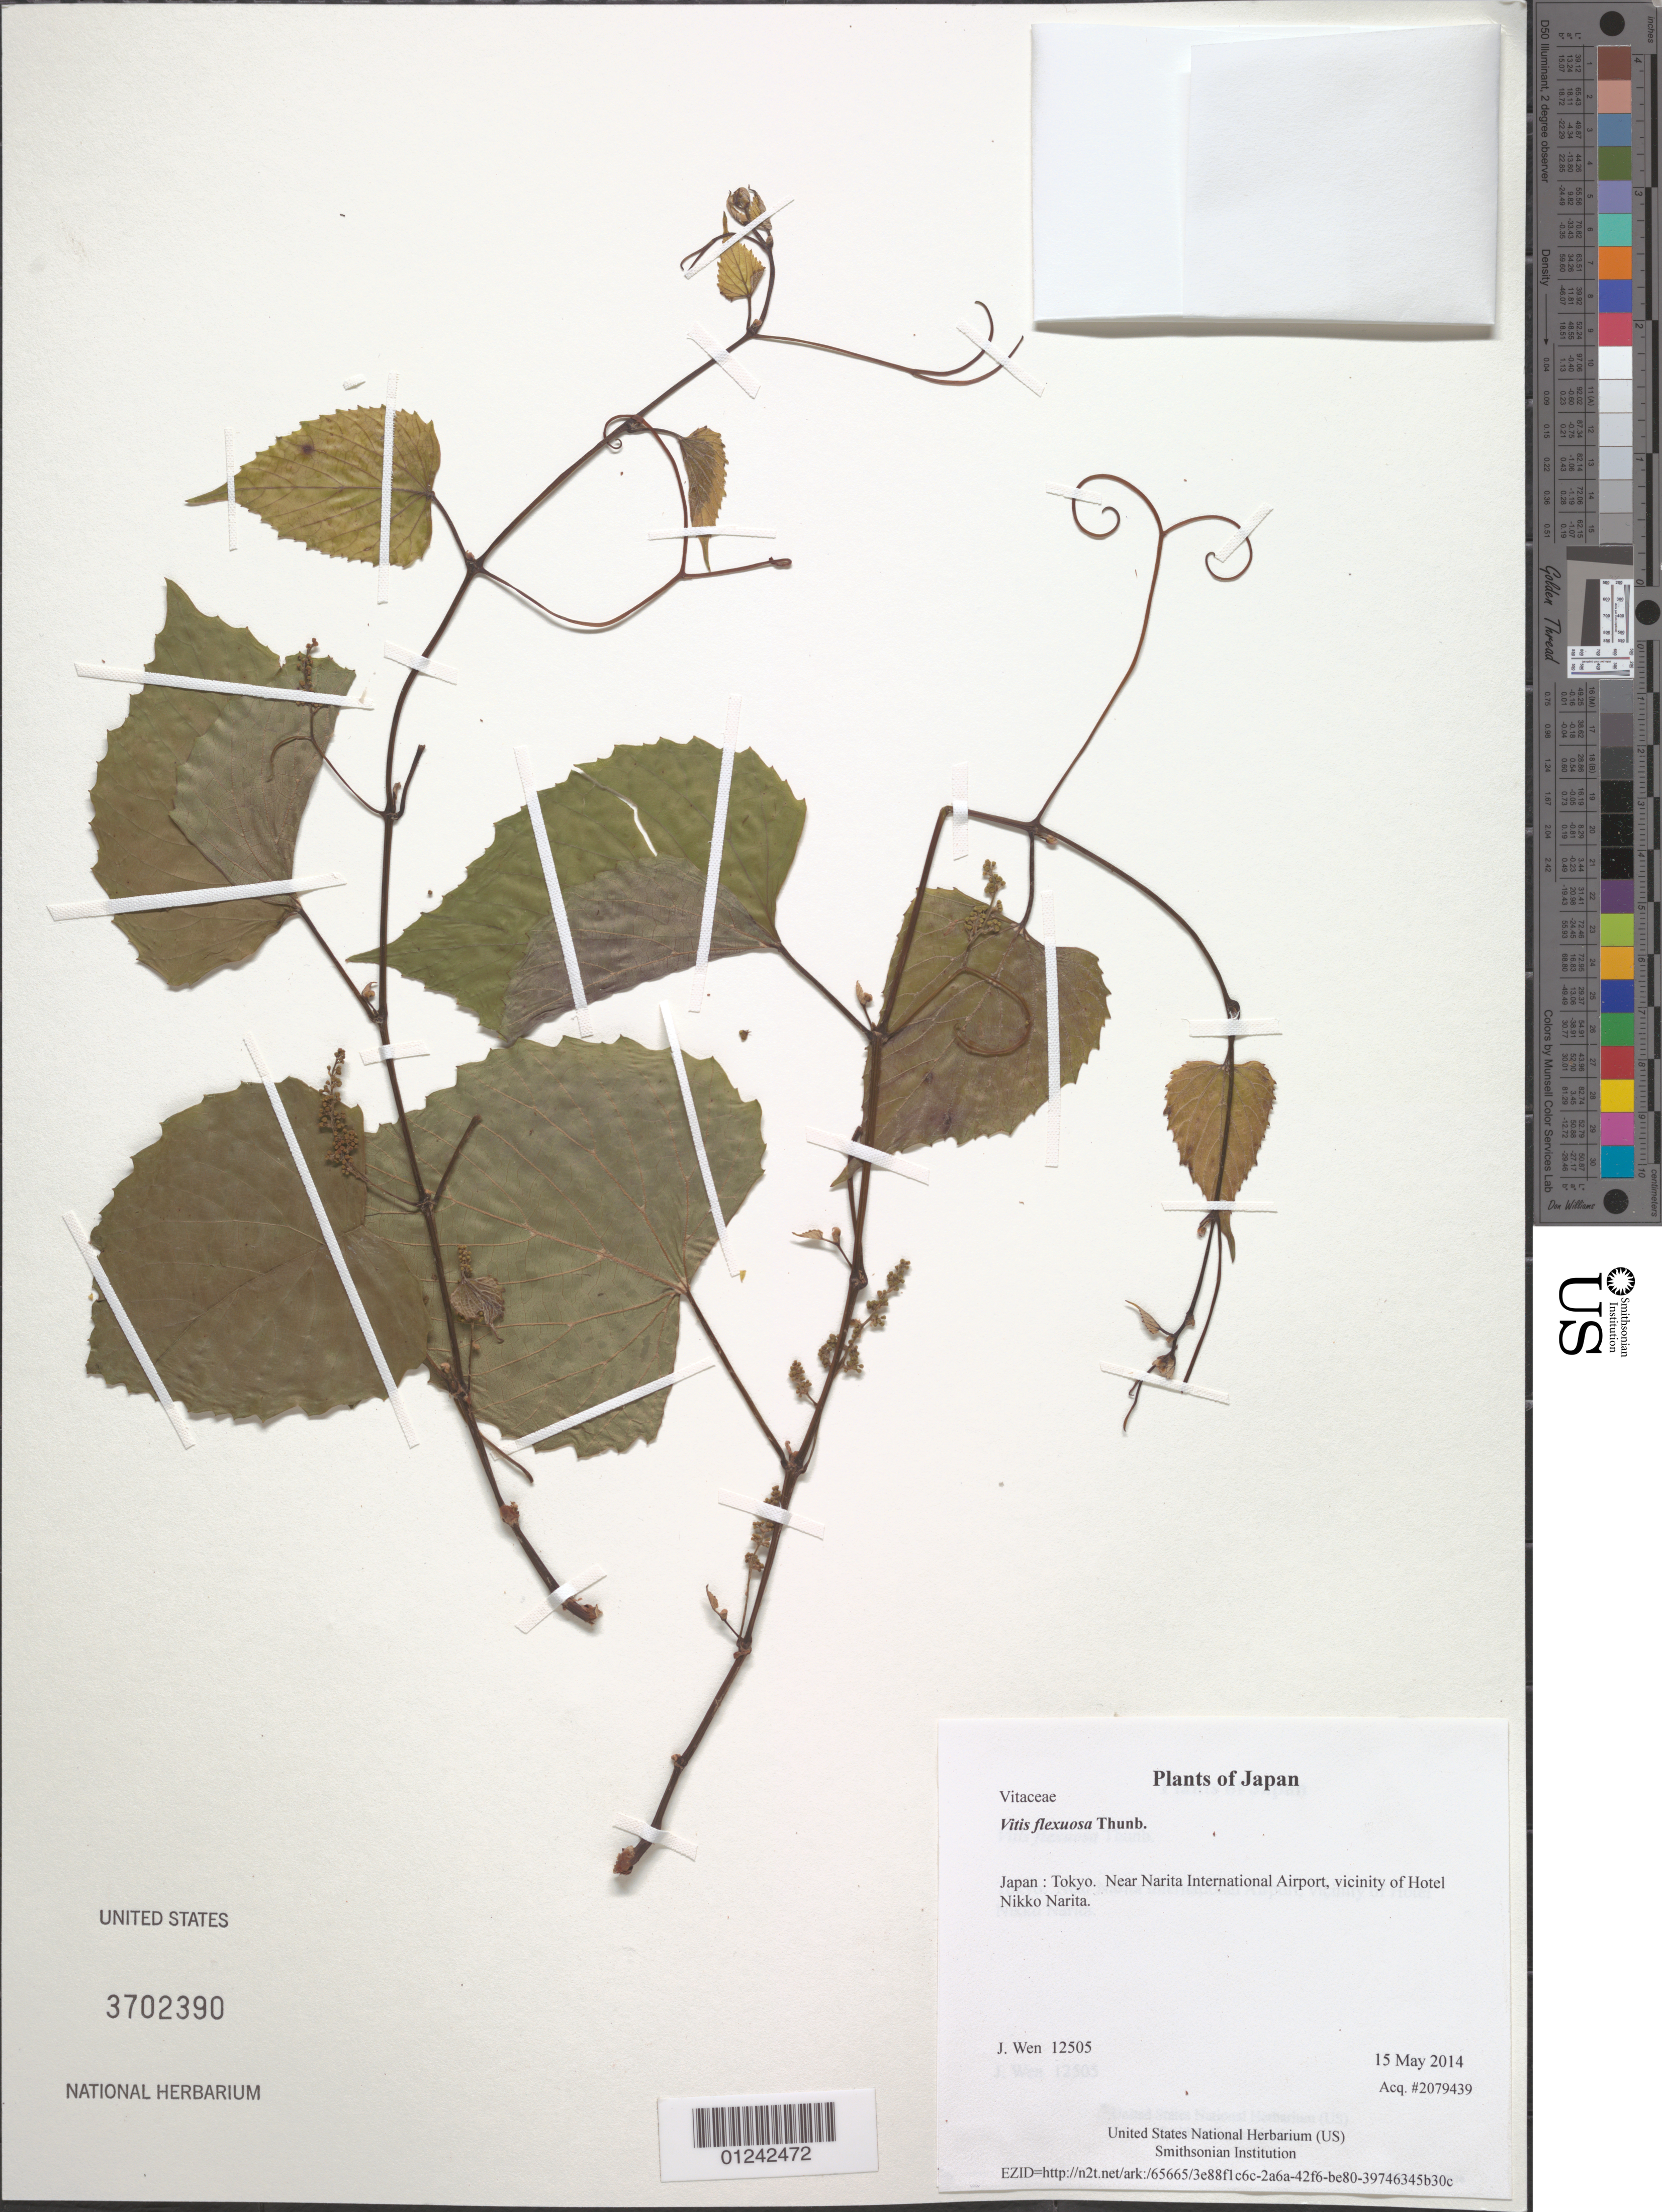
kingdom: Plantae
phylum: Tracheophyta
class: Magnoliopsida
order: Vitales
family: Vitaceae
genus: Vitis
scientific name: Vitis flexuosa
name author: Thunb.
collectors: J. Wen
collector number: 12505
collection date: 2014-05-15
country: Japan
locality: Tokyo. Near Narita International Airport, vicinity of Hotel Nikko Narita.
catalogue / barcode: US 3702390